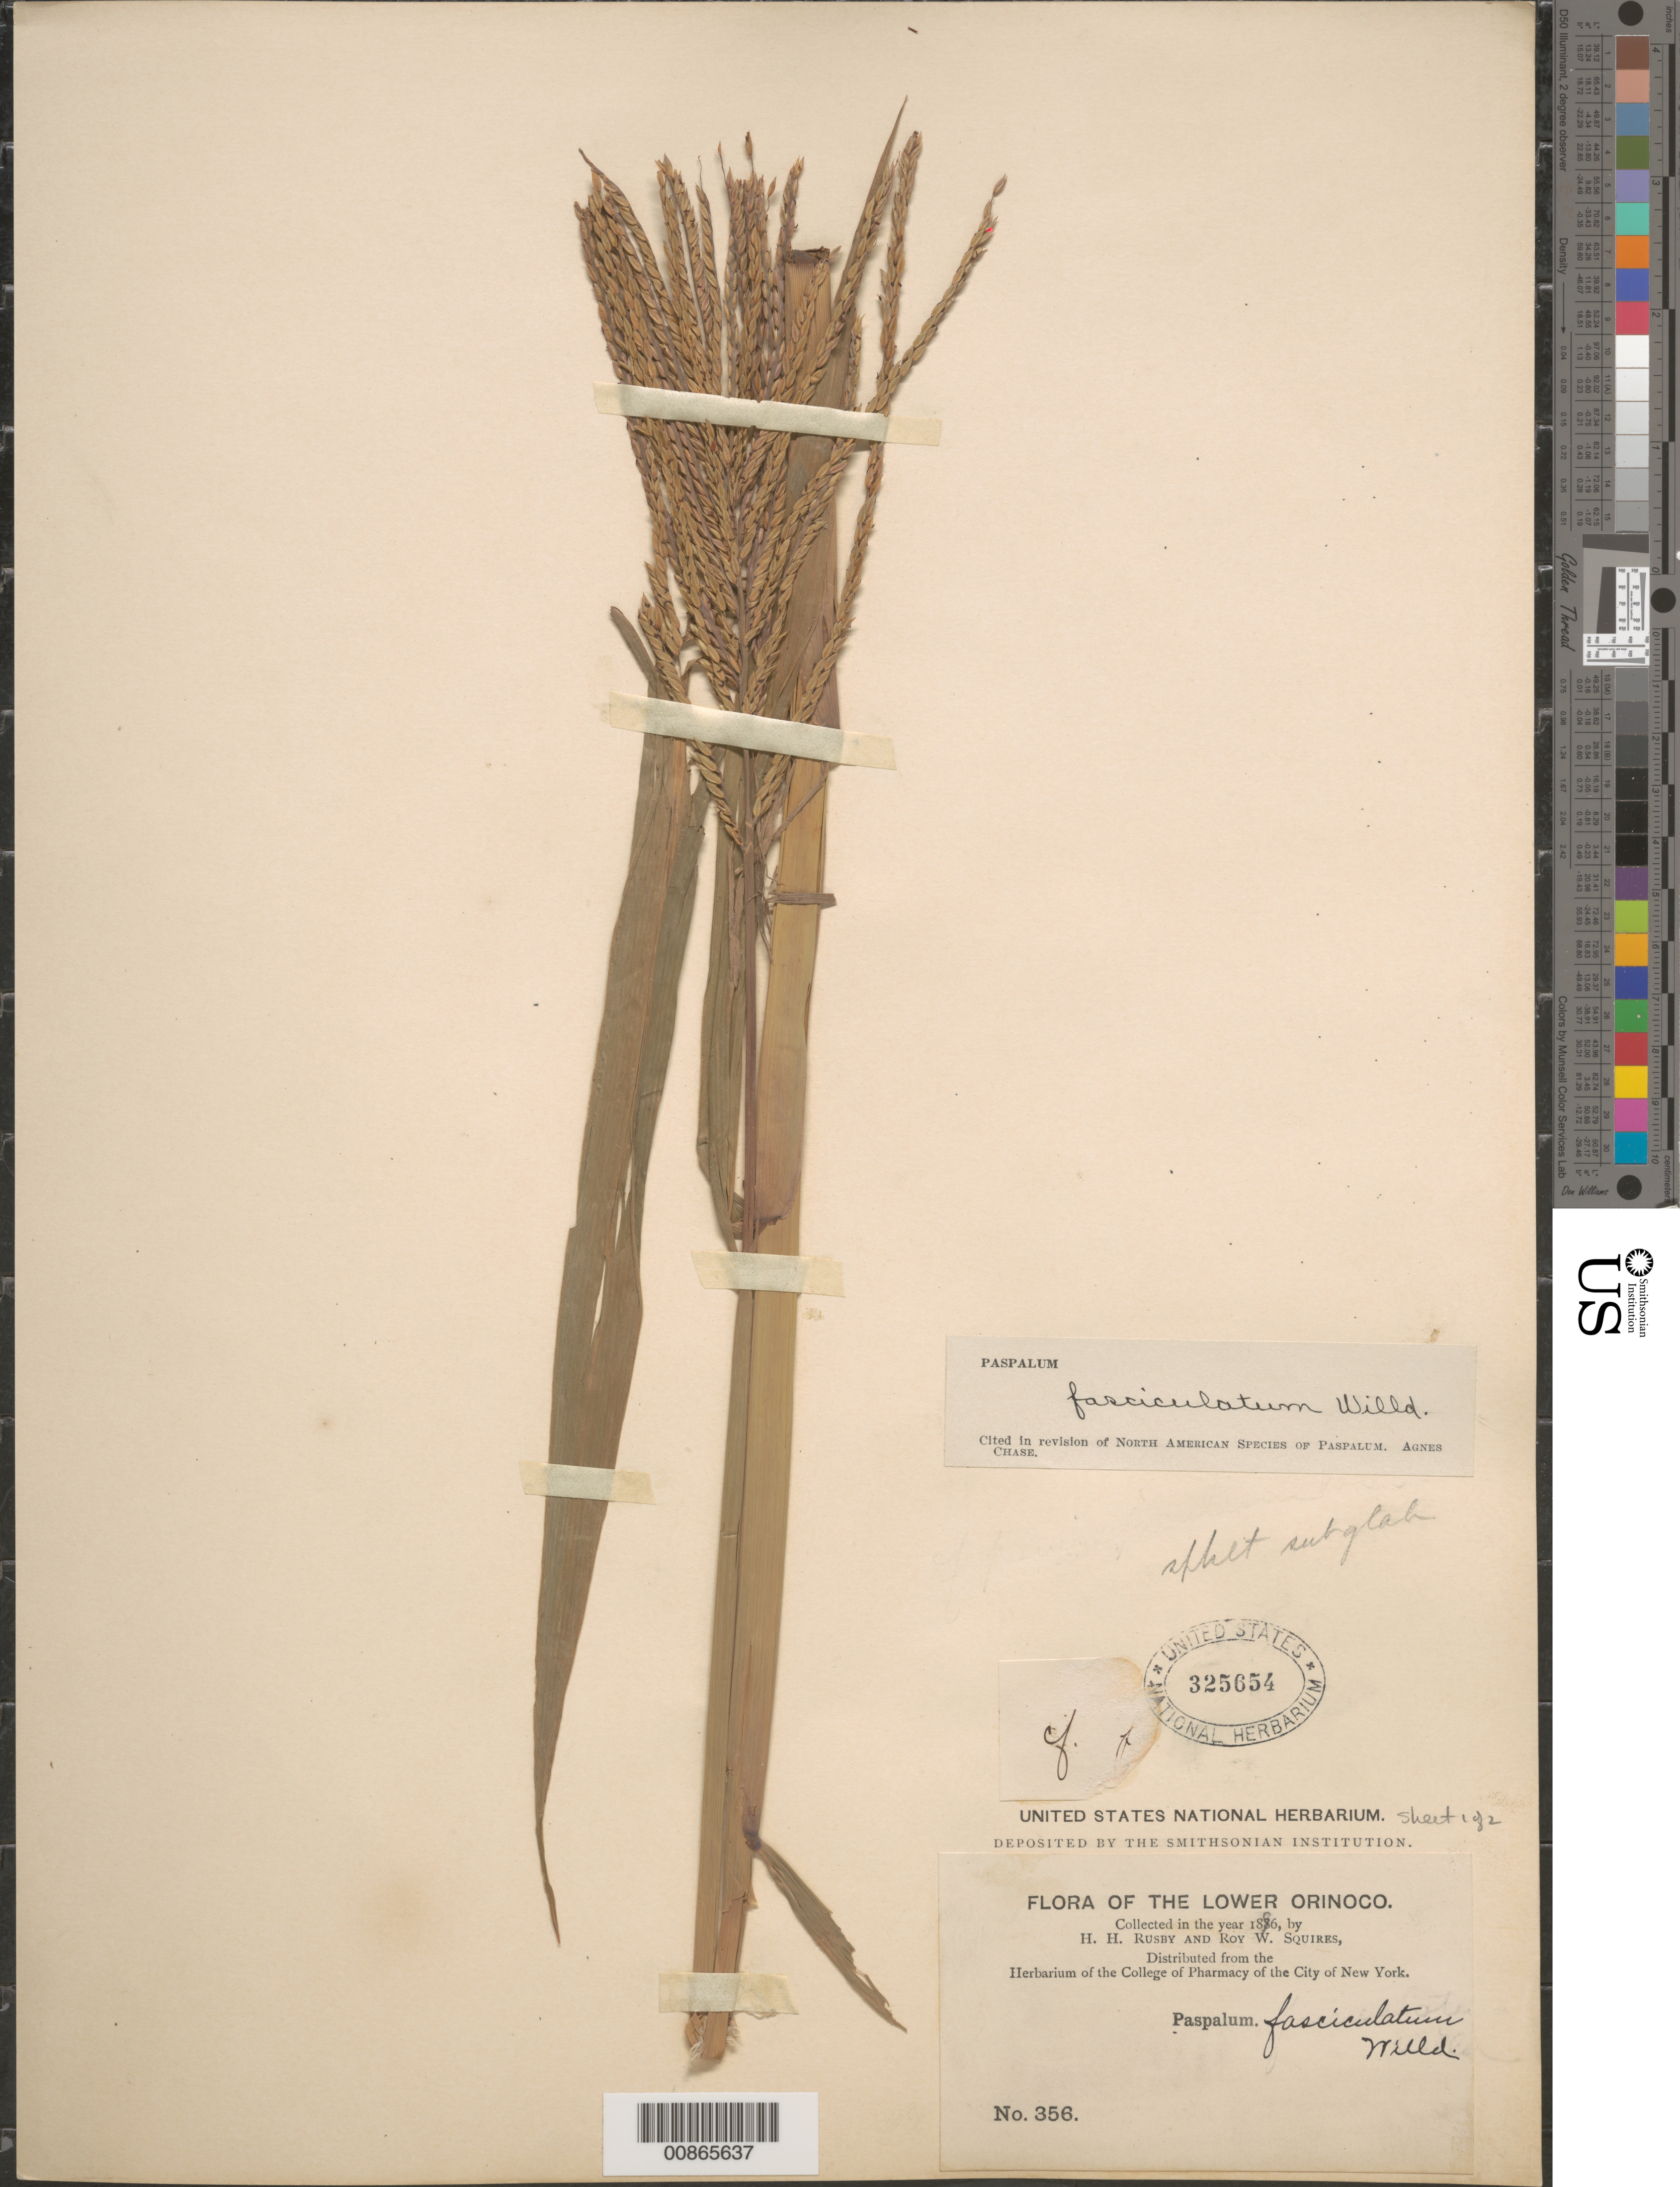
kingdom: Plantae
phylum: Tracheophyta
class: Liliopsida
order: Poales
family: Poaceae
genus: Paspalum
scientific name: Paspalum fasciculatum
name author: Willd. ex Flüggé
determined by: Chase, [M.] Agnes, (US)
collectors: H. H. Rusby & R. Squires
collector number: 356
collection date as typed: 1896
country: Venezuela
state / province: Delta Amacuro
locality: Lower Orinoco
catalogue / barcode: US 325654